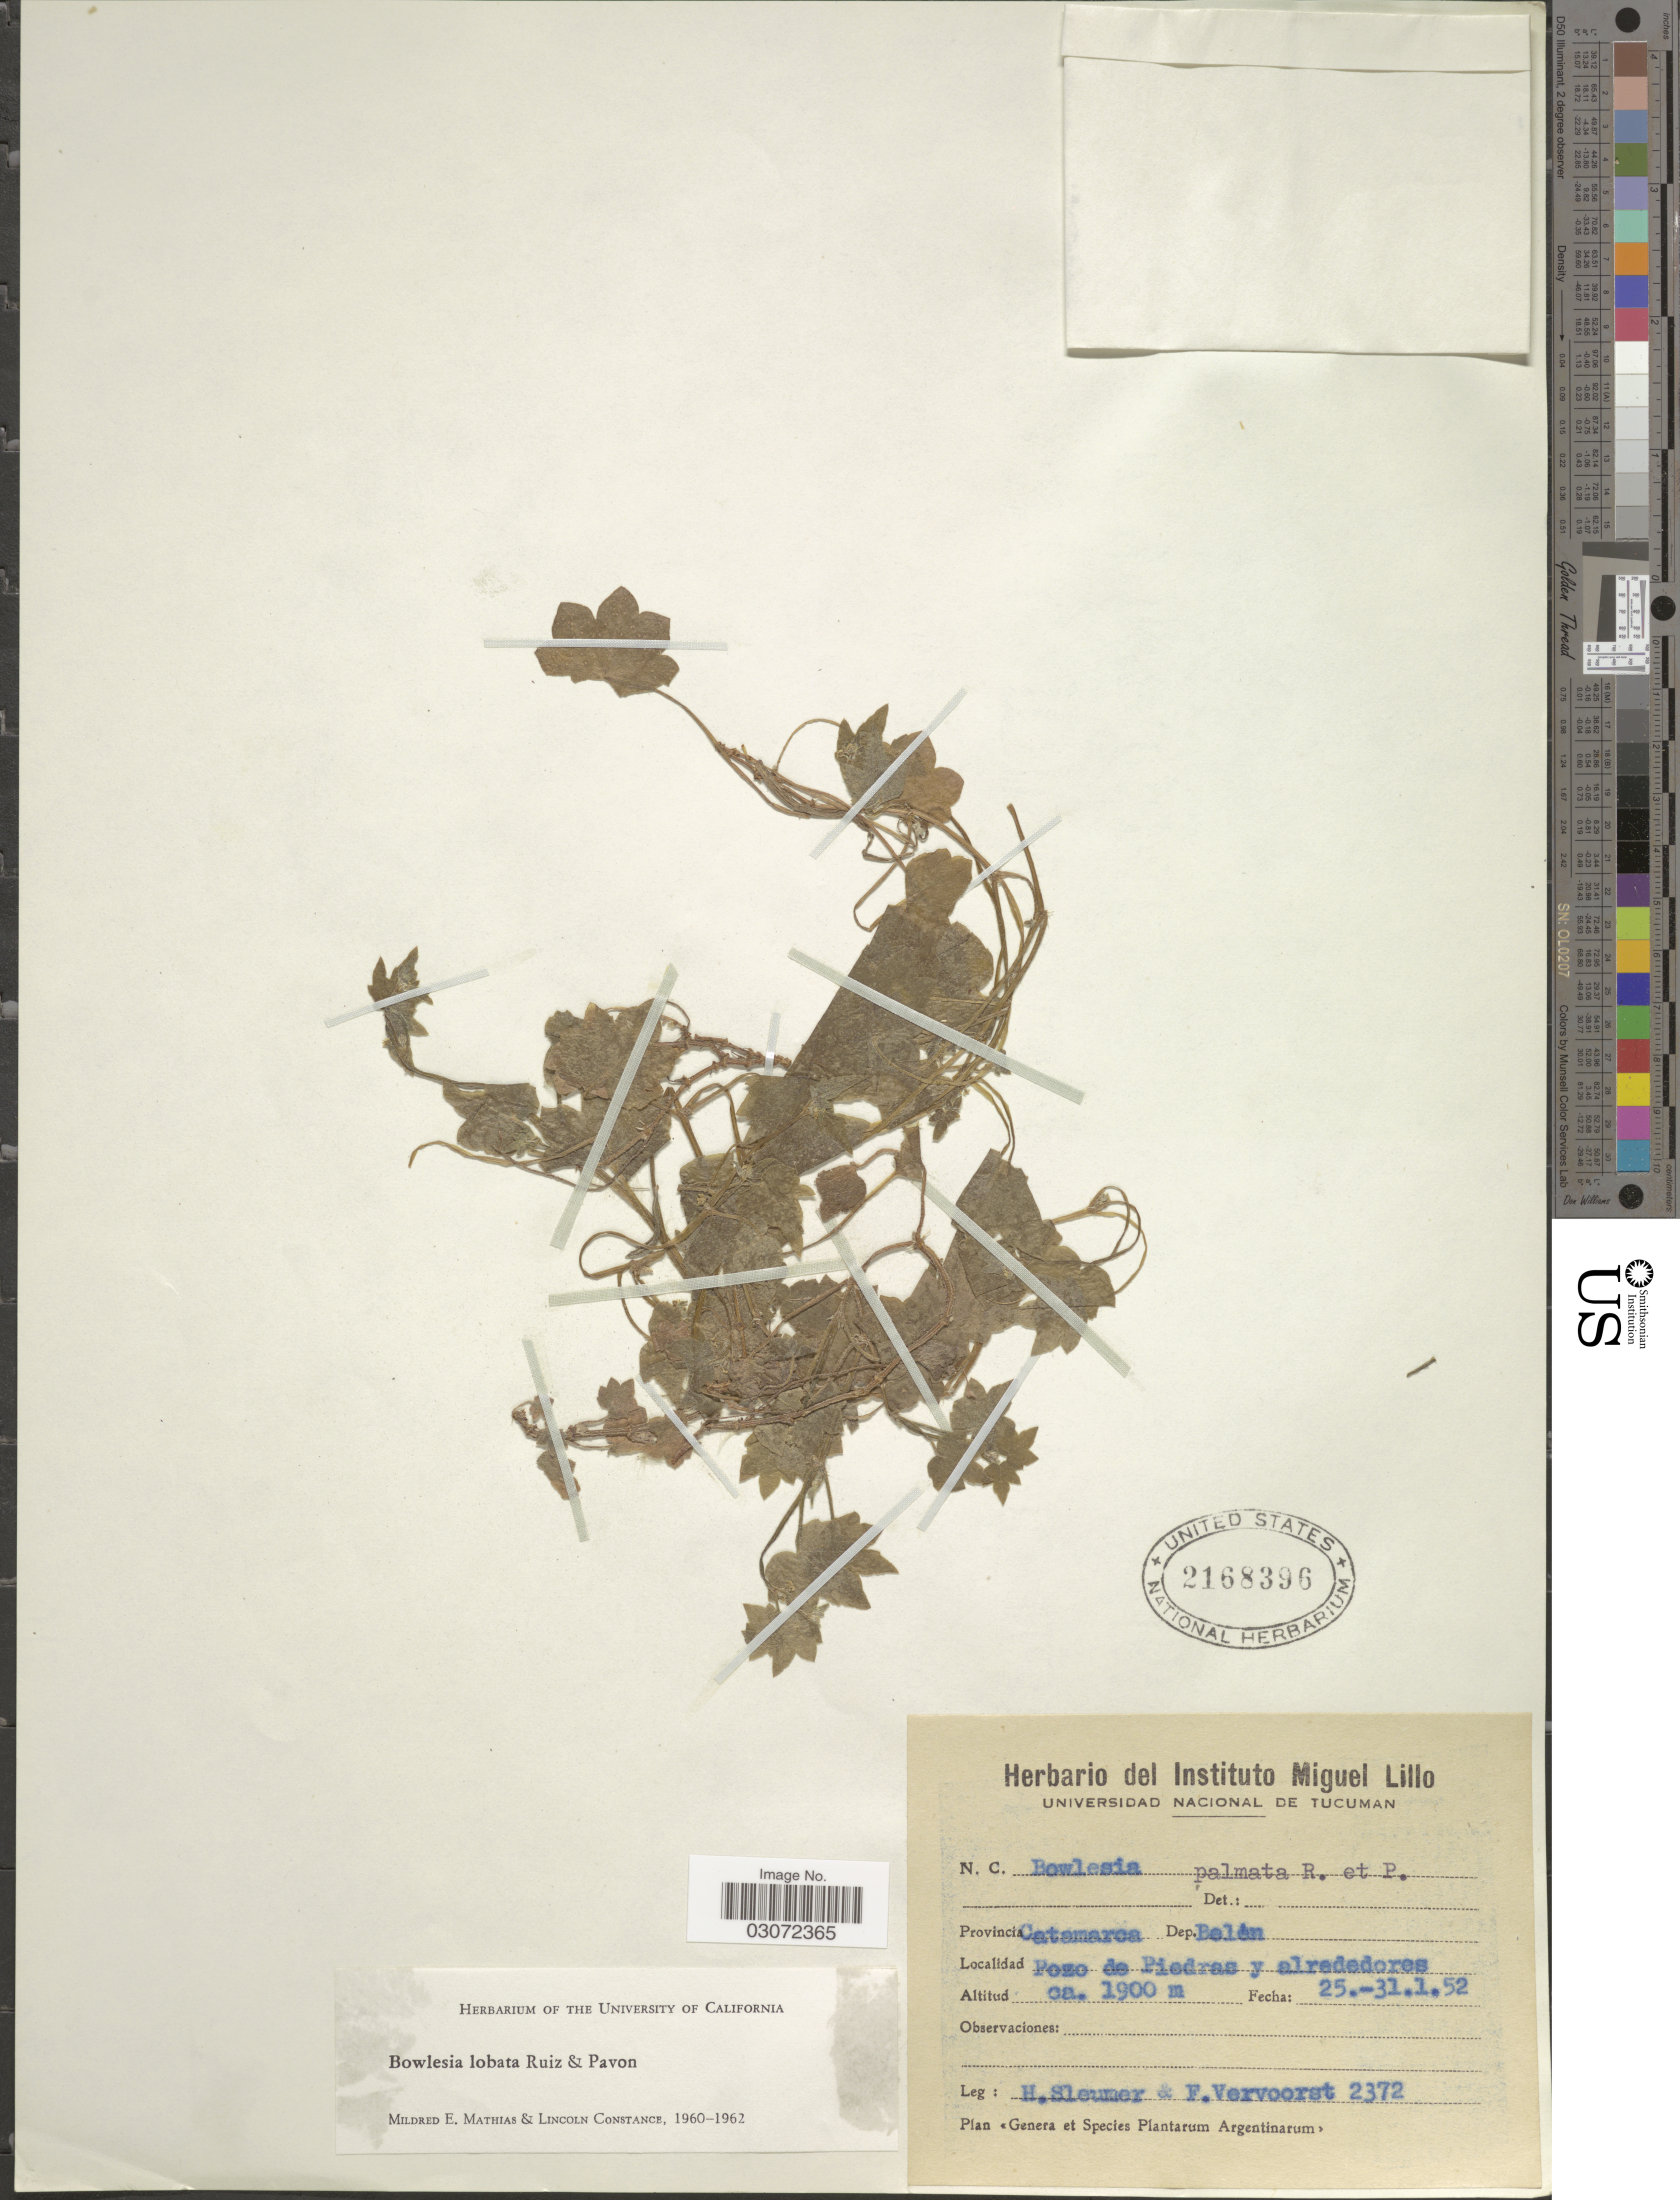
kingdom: Plantae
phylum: Tracheophyta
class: Magnoliopsida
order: Apiales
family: Apiaceae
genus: Bowlesia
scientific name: Bowlesia lobata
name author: Ruiz & Pav.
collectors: H. O. Sleumer & F. Vervoorst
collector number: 2372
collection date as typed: Transcribed d/m/y: 25/1/52 to 31/1/52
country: Argentina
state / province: Catamarca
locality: Dep. Belén, Pozo de Piedras y alrededores.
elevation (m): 1900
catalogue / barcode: US 2168396